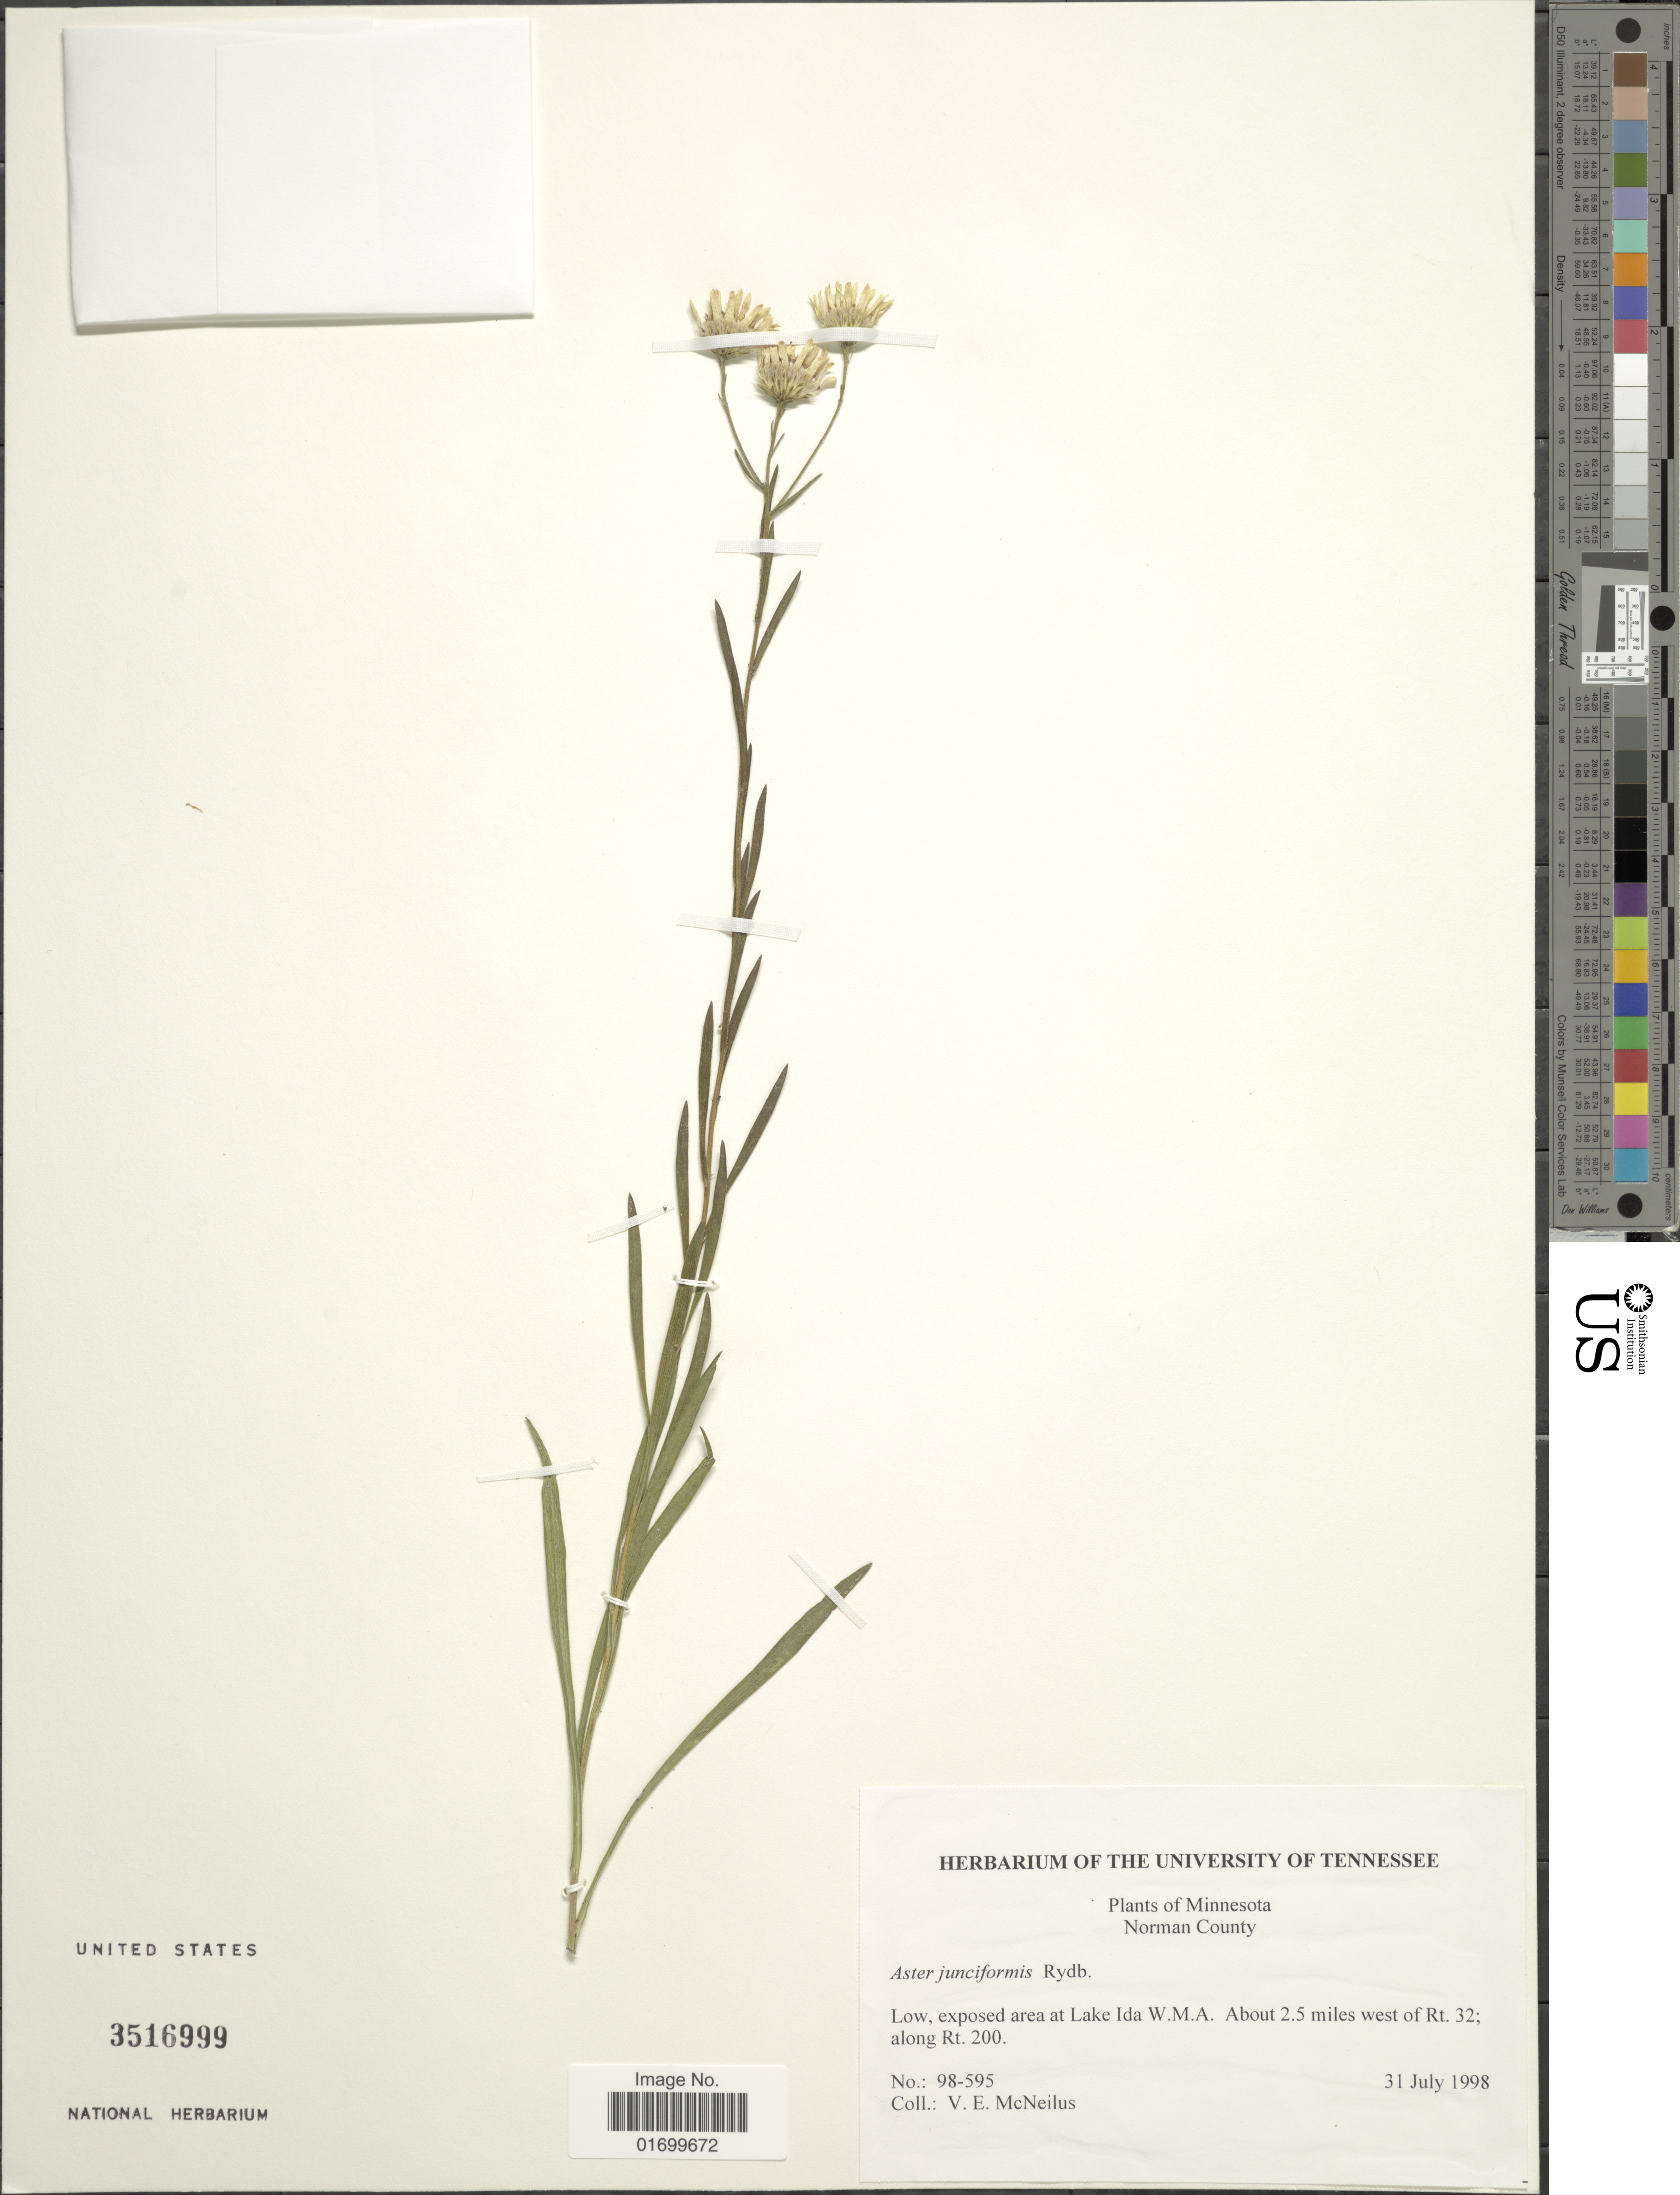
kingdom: Plantae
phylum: Tracheophyta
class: Magnoliopsida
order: Asterales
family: Asteraceae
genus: Symphyotrichum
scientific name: Symphyotrichum boreale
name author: (Torr. & A. Gray) Á. Löve & D. Löve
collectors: V. Mcneilus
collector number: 98-595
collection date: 1998-07-31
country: United States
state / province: Minnesota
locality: Norman County, low, exposed area at Lake Ida W.M.A., abot 2.5 miles west of Rt. 32; along Rt. 200.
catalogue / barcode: US 3516999